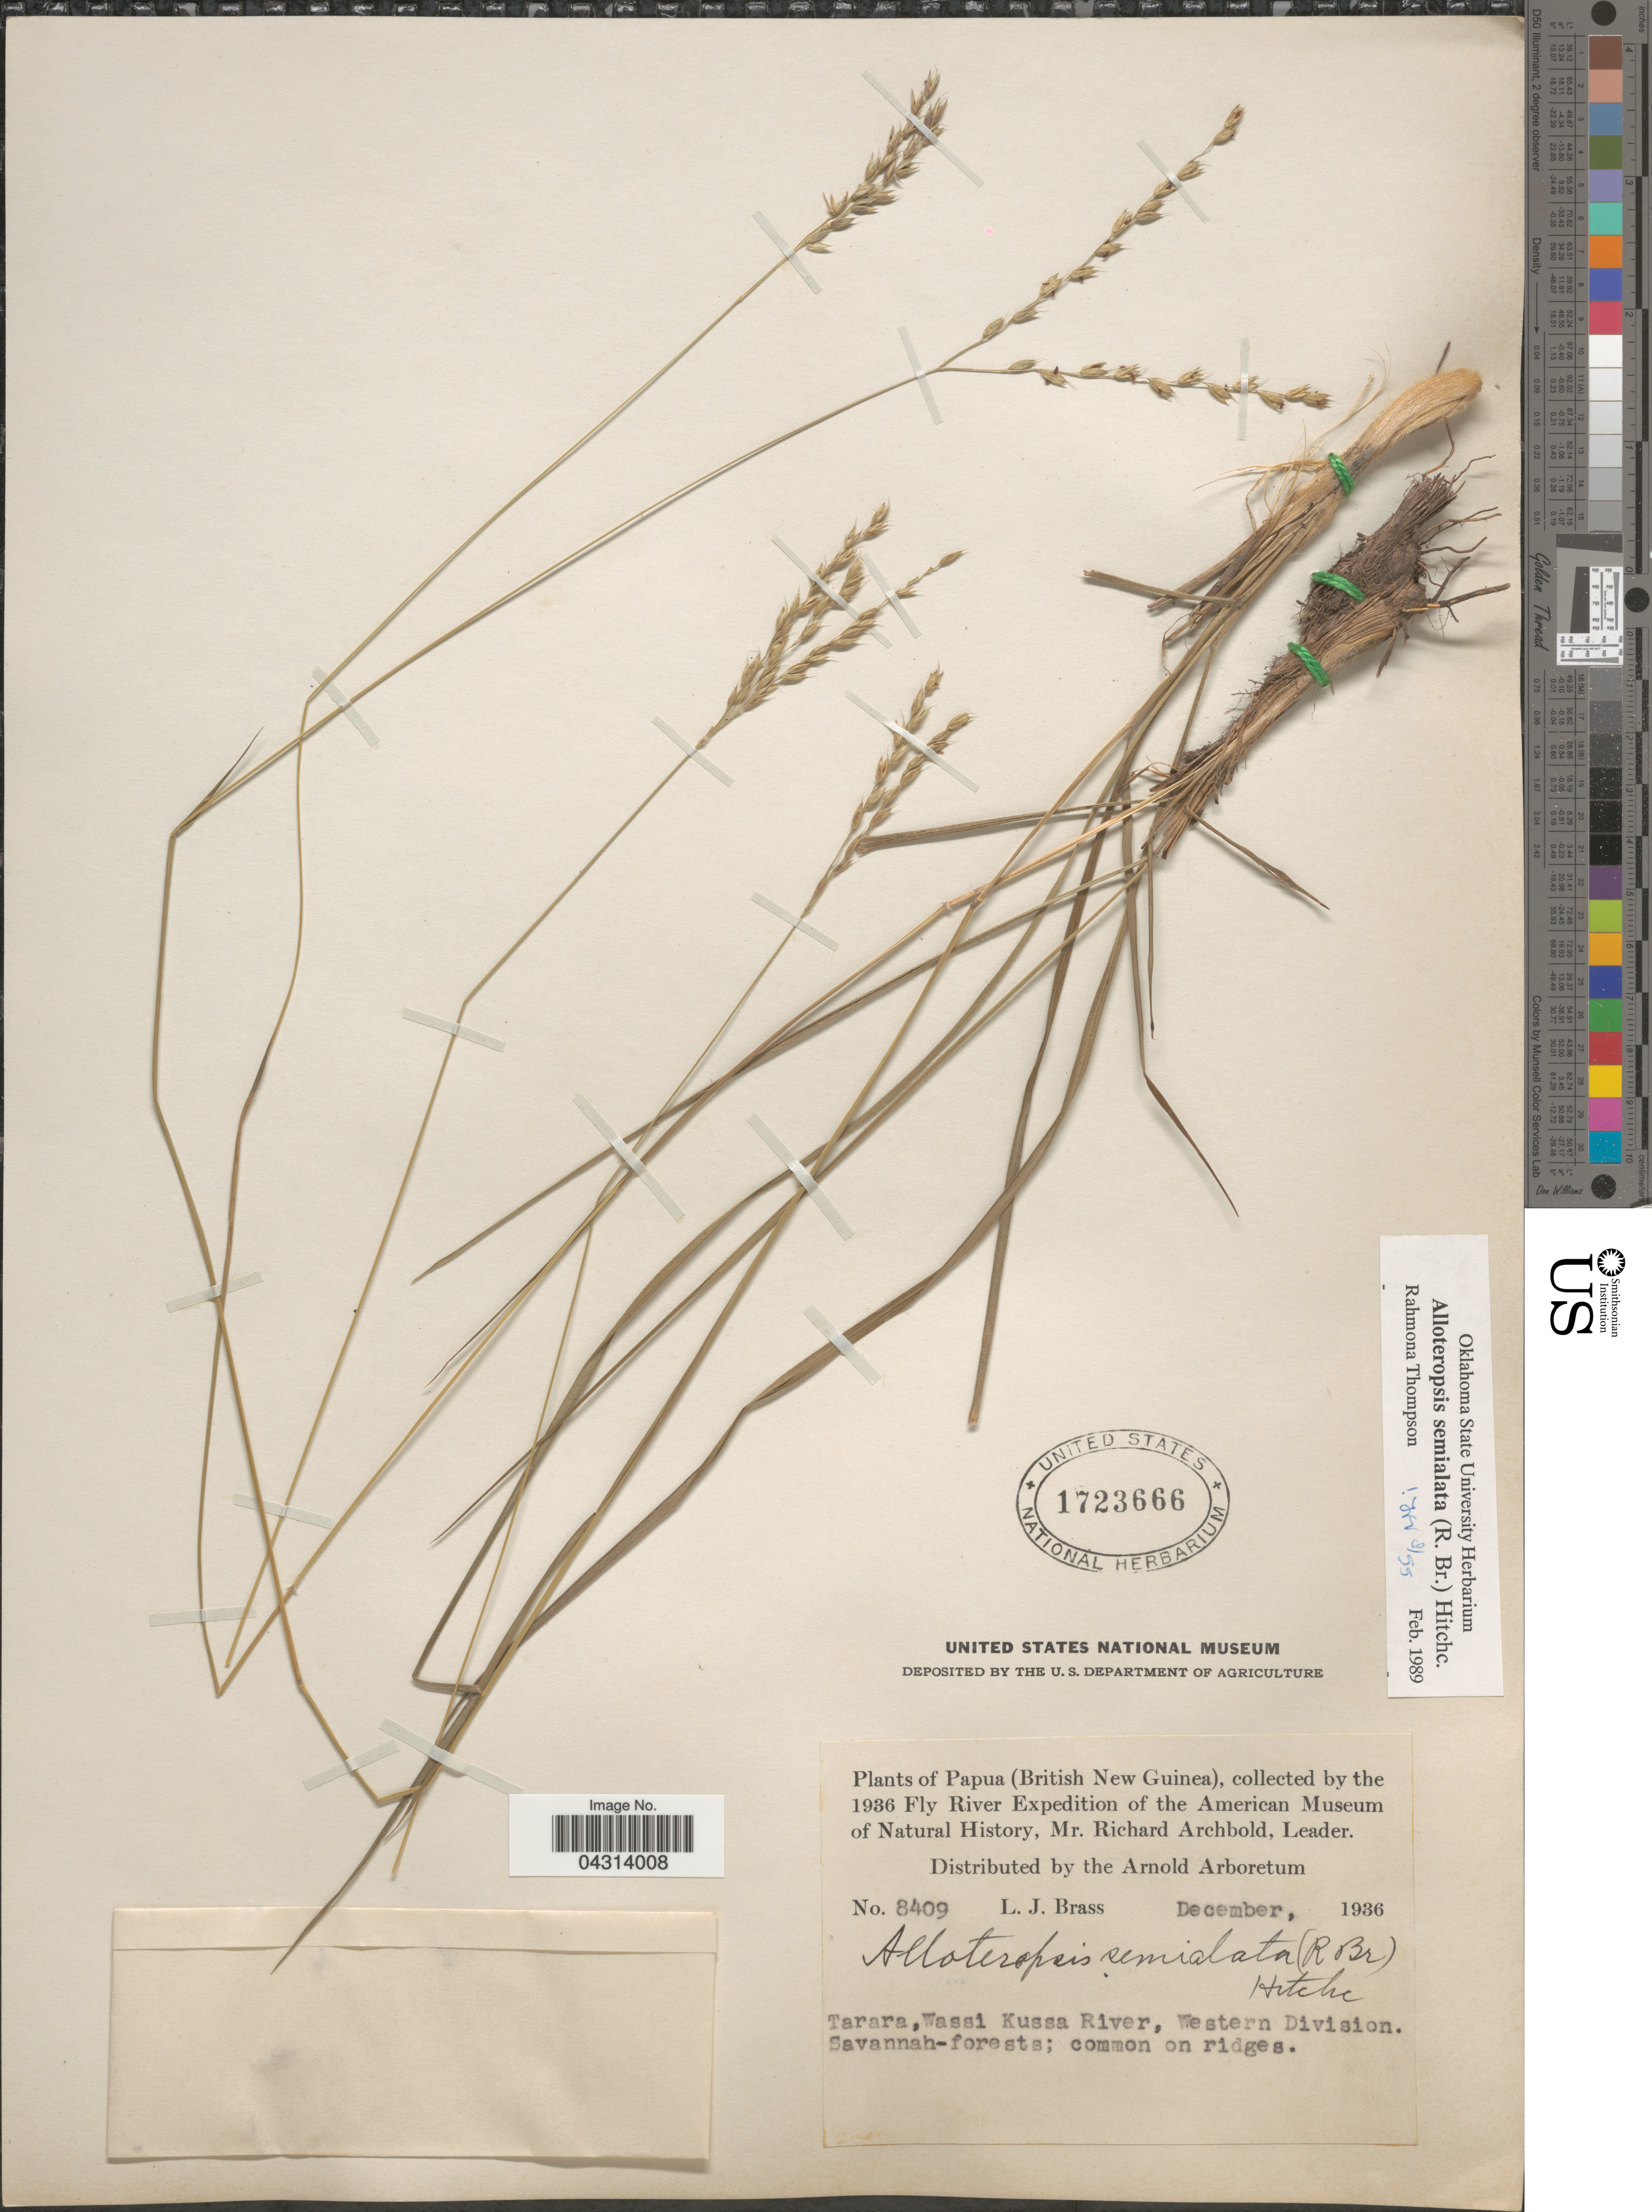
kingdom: Plantae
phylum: Tracheophyta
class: Liliopsida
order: Poales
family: Poaceae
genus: Alloteropsis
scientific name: Alloteropsis semialata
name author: (R. Br.) Hitchc.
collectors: L. J. Brass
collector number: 8409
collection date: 1936-12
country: Papua New Guinea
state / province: Manus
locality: Papua (British New Guinea), by the 1936 Fly River Expedition of the American Museum of Natural History. Tarara, Wassi Kussa River, Western Division. Savannah-forests.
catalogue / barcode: US 1723666